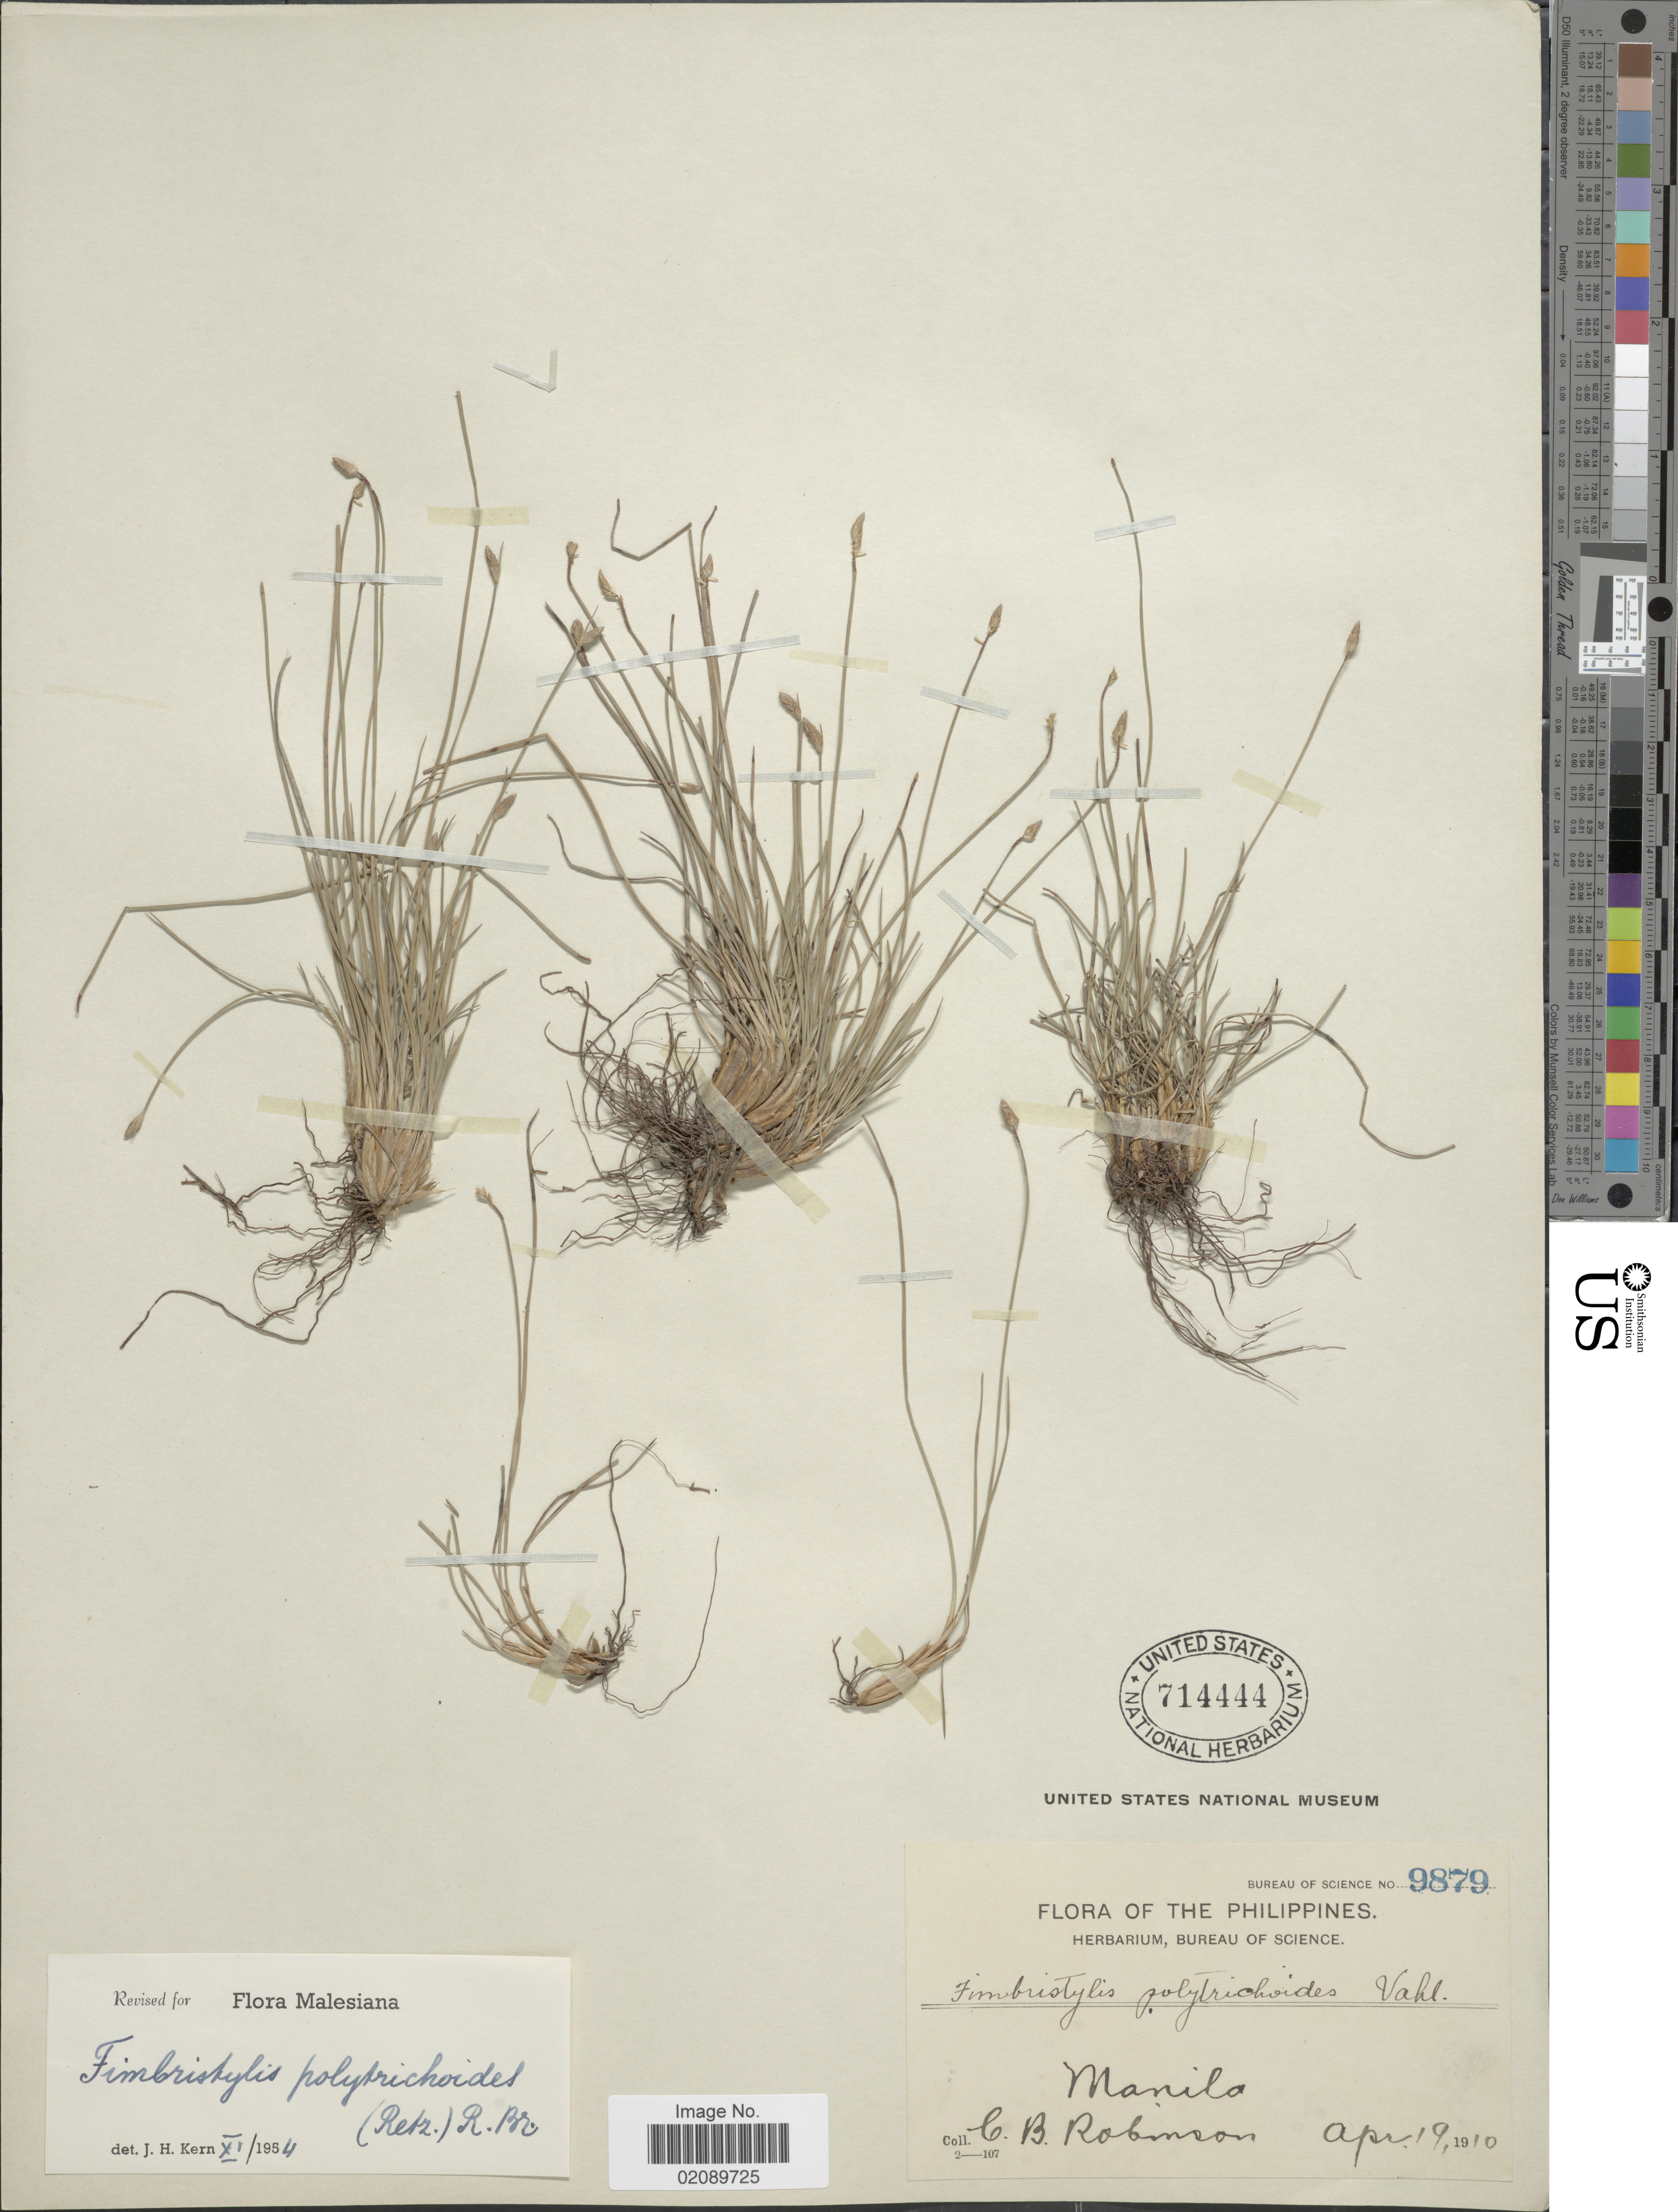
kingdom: Plantae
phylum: Tracheophyta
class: Liliopsida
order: Poales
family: Cyperaceae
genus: Fimbristylis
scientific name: Fimbristylis polytrichoides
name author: (Retz.) Vahl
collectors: C. Robinson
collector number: Bureau of Science 9879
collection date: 1910-04-19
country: Philippines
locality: Manila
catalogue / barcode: US 714444